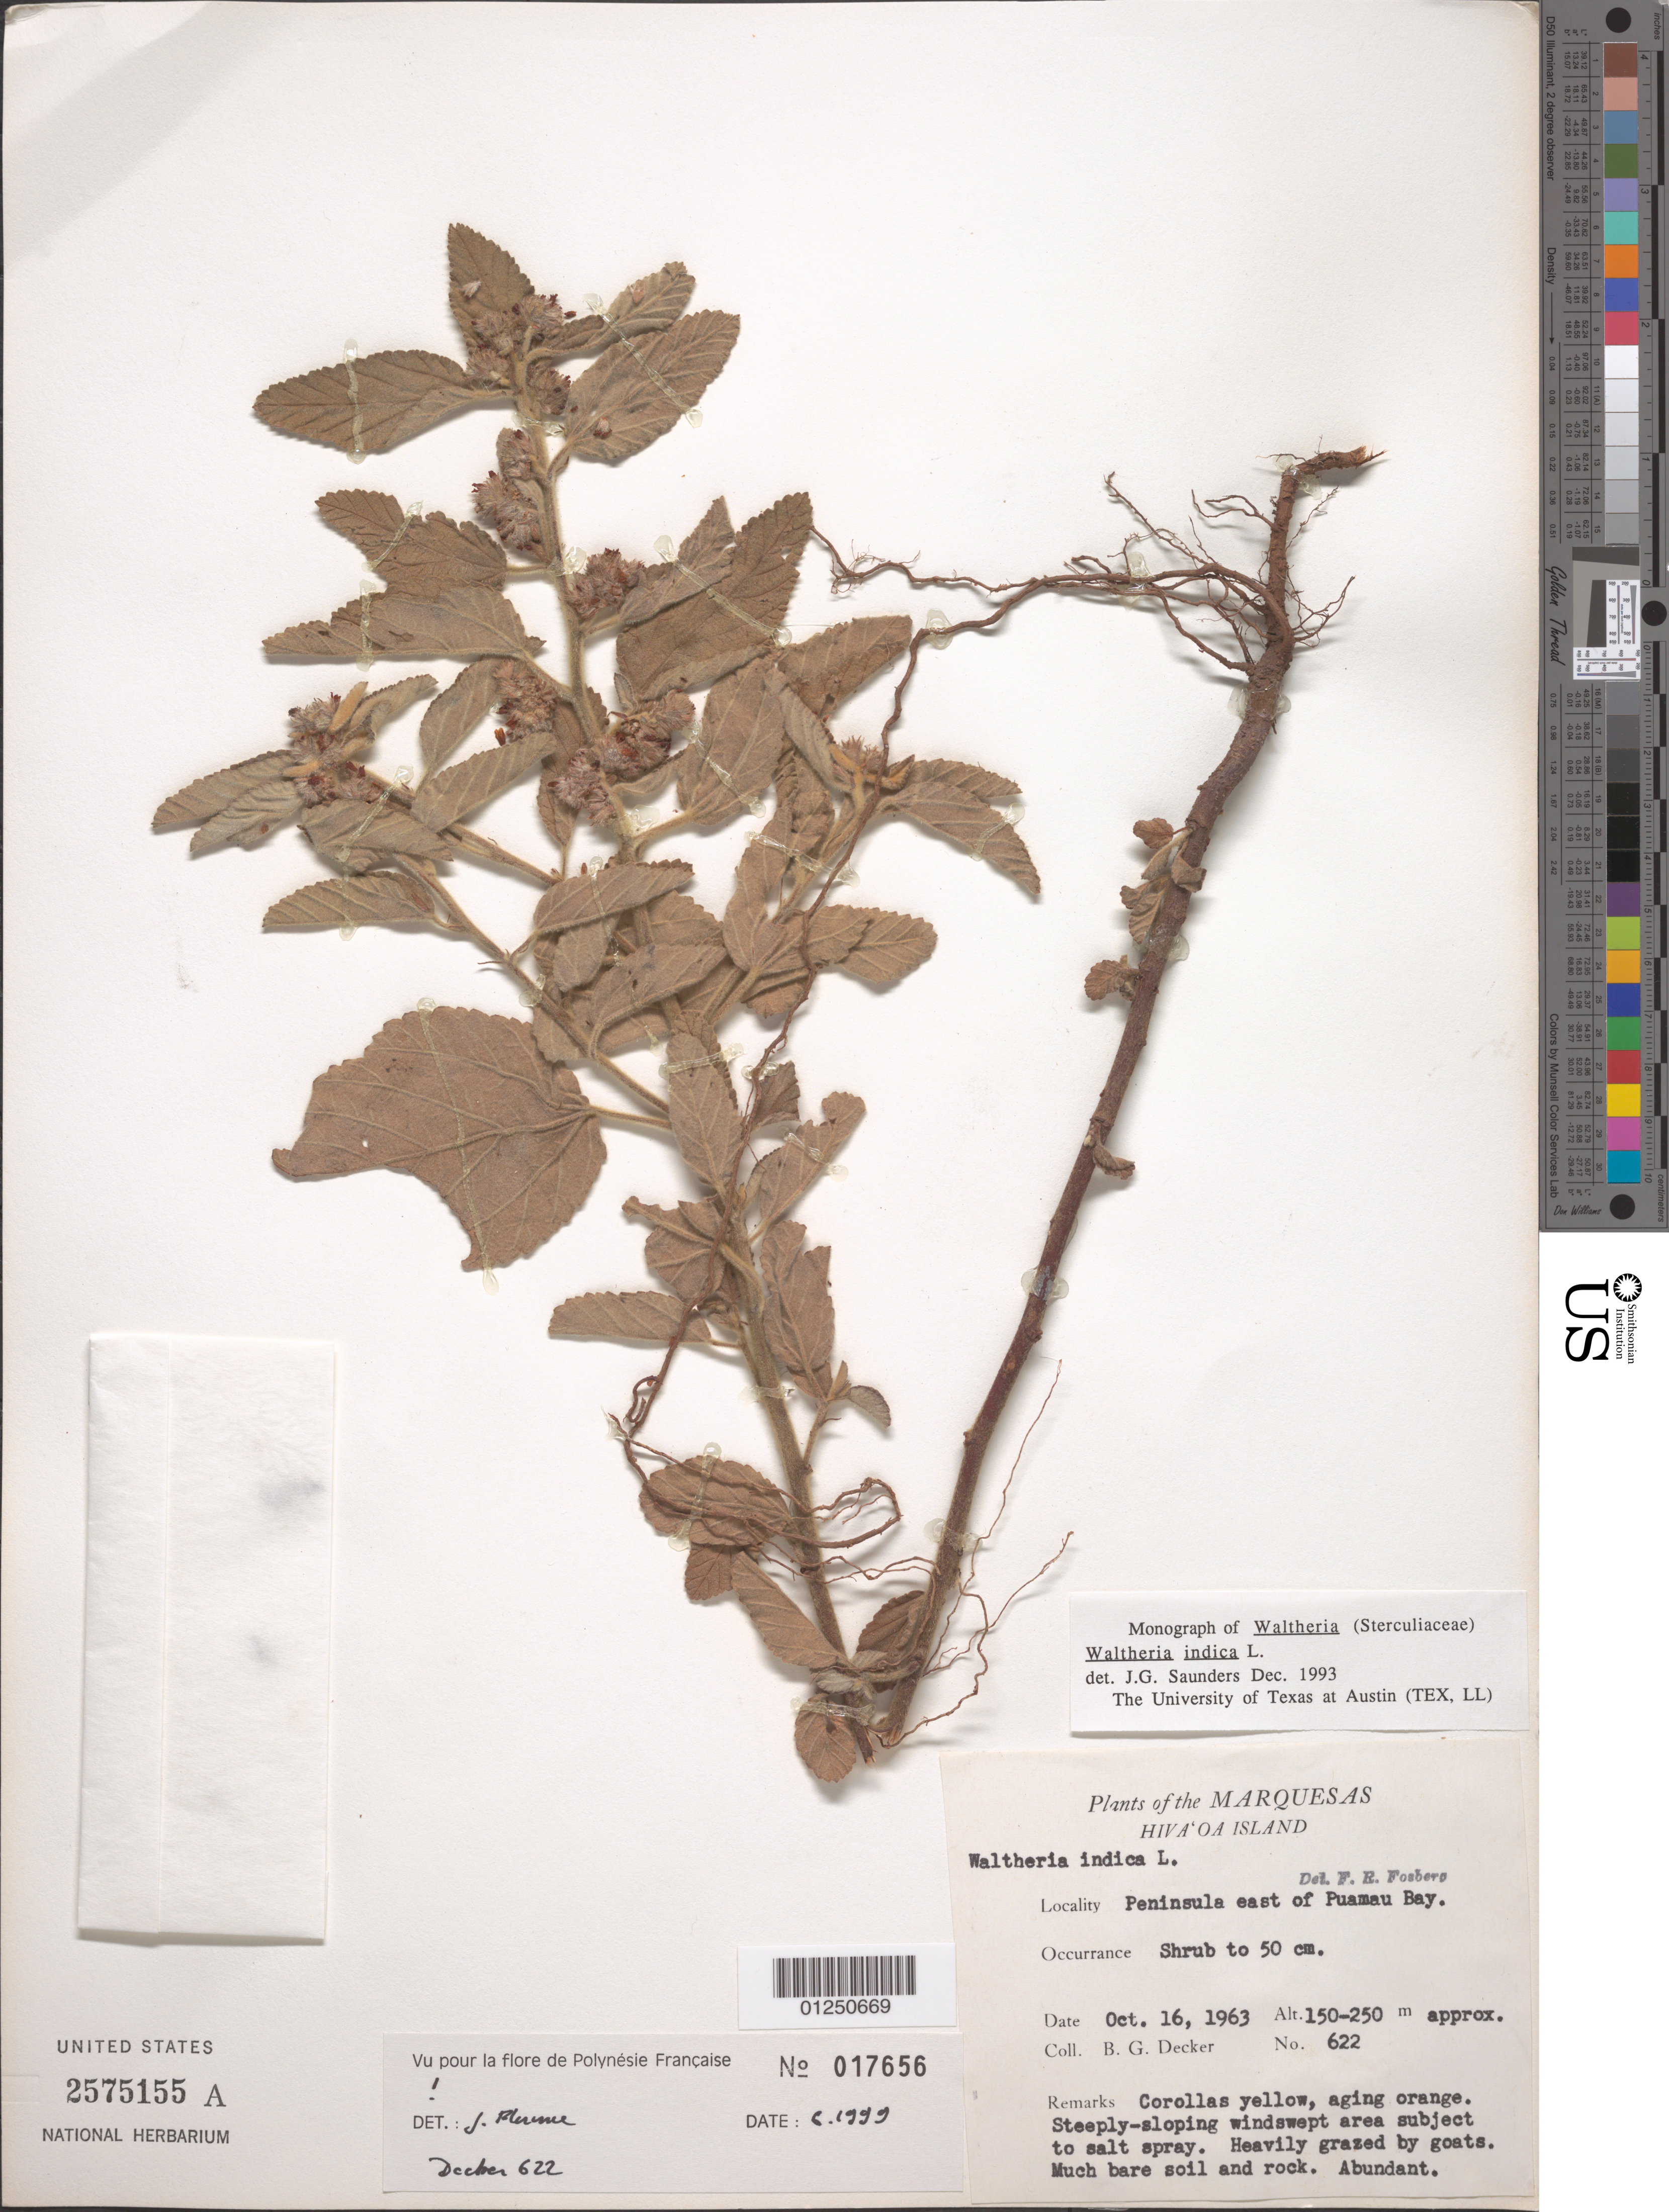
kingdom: Plantae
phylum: Tracheophyta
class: Magnoliopsida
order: Malvales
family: Malvaceae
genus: Waltheria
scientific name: Waltheria indica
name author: L.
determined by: Wagner, W. L., (BOT), Smithsonian Institution - National Museum of Natural History (UNITED STATES)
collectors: B. G. Decker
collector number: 622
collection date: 1963-10-16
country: French Polynesia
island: Hiva Oa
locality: peninsula E of Puamau Bay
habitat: Steeply sloping windswept area subject to salt spray. Heavily grazed by goats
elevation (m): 150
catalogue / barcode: US 2575155A